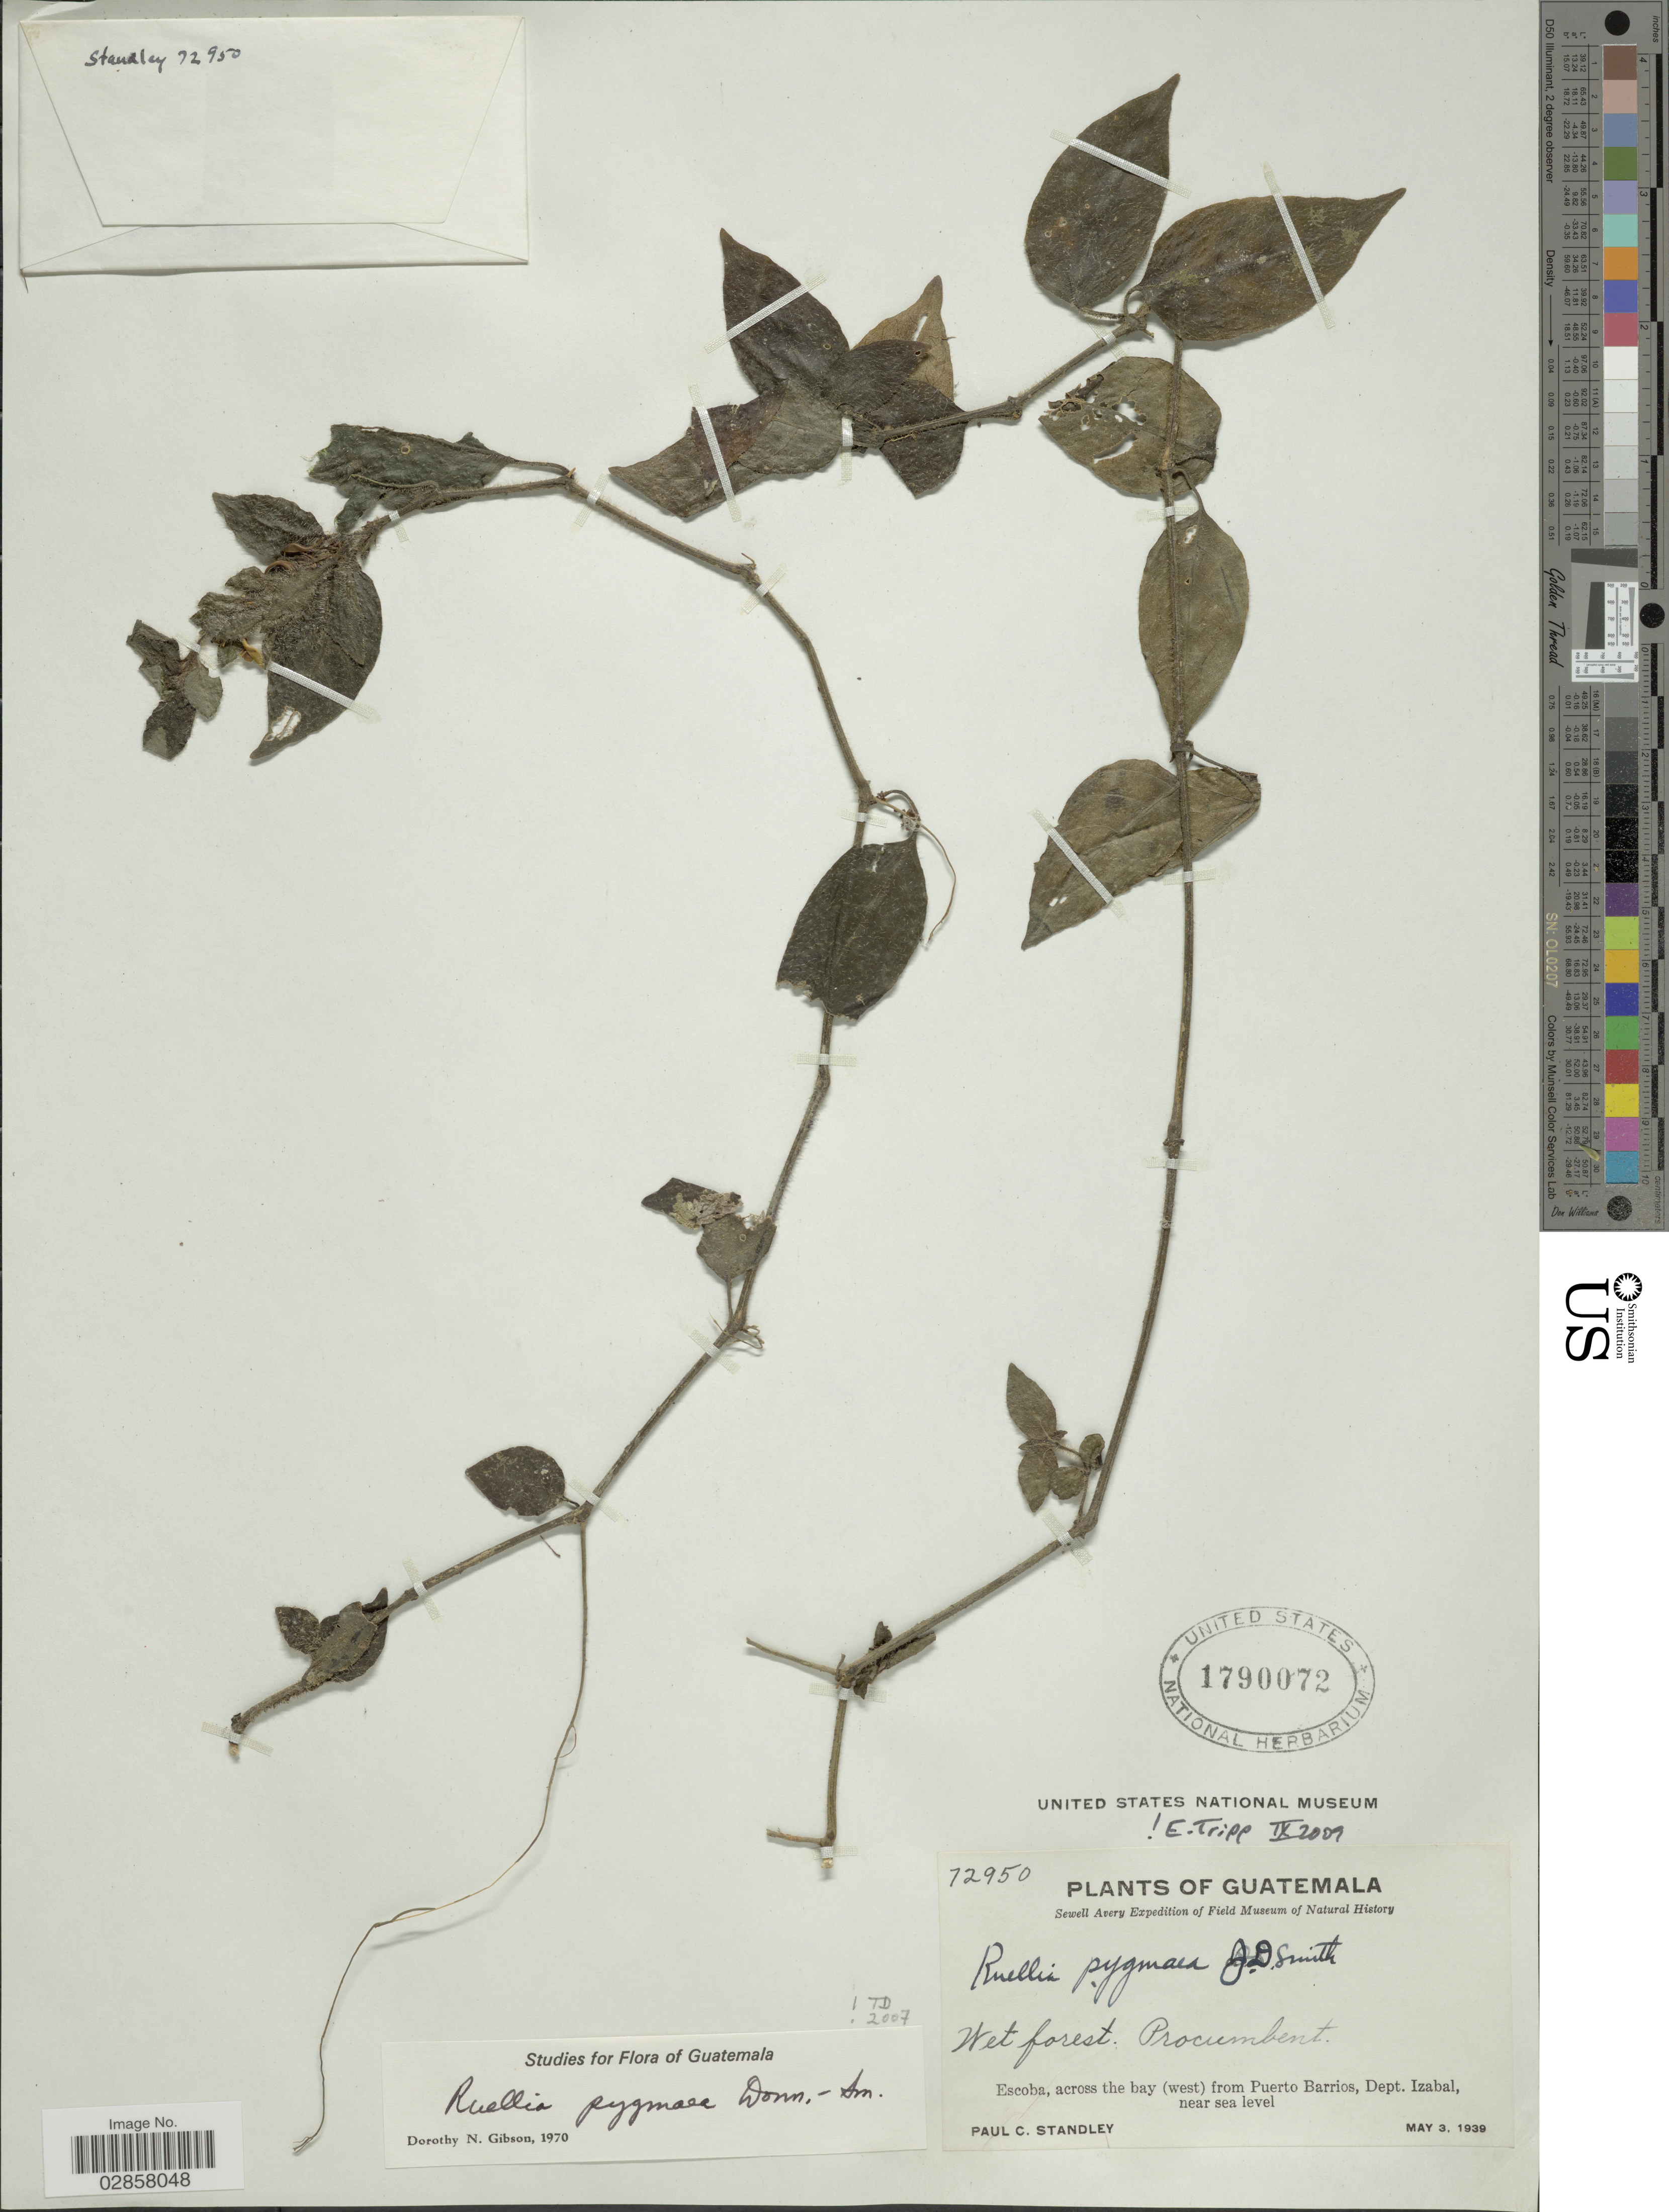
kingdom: Plantae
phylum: Tracheophyta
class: Magnoliopsida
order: Lamiales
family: Acanthaceae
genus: Ruellia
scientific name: Ruellia pygmaea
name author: Donn. Sm.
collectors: P. C. Standley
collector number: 72950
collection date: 1939-05-03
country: Guatemala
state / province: Izabal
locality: Escoba, across the bay (west) from Puerto Barrios, Dept. Izabal.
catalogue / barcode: US 1790072